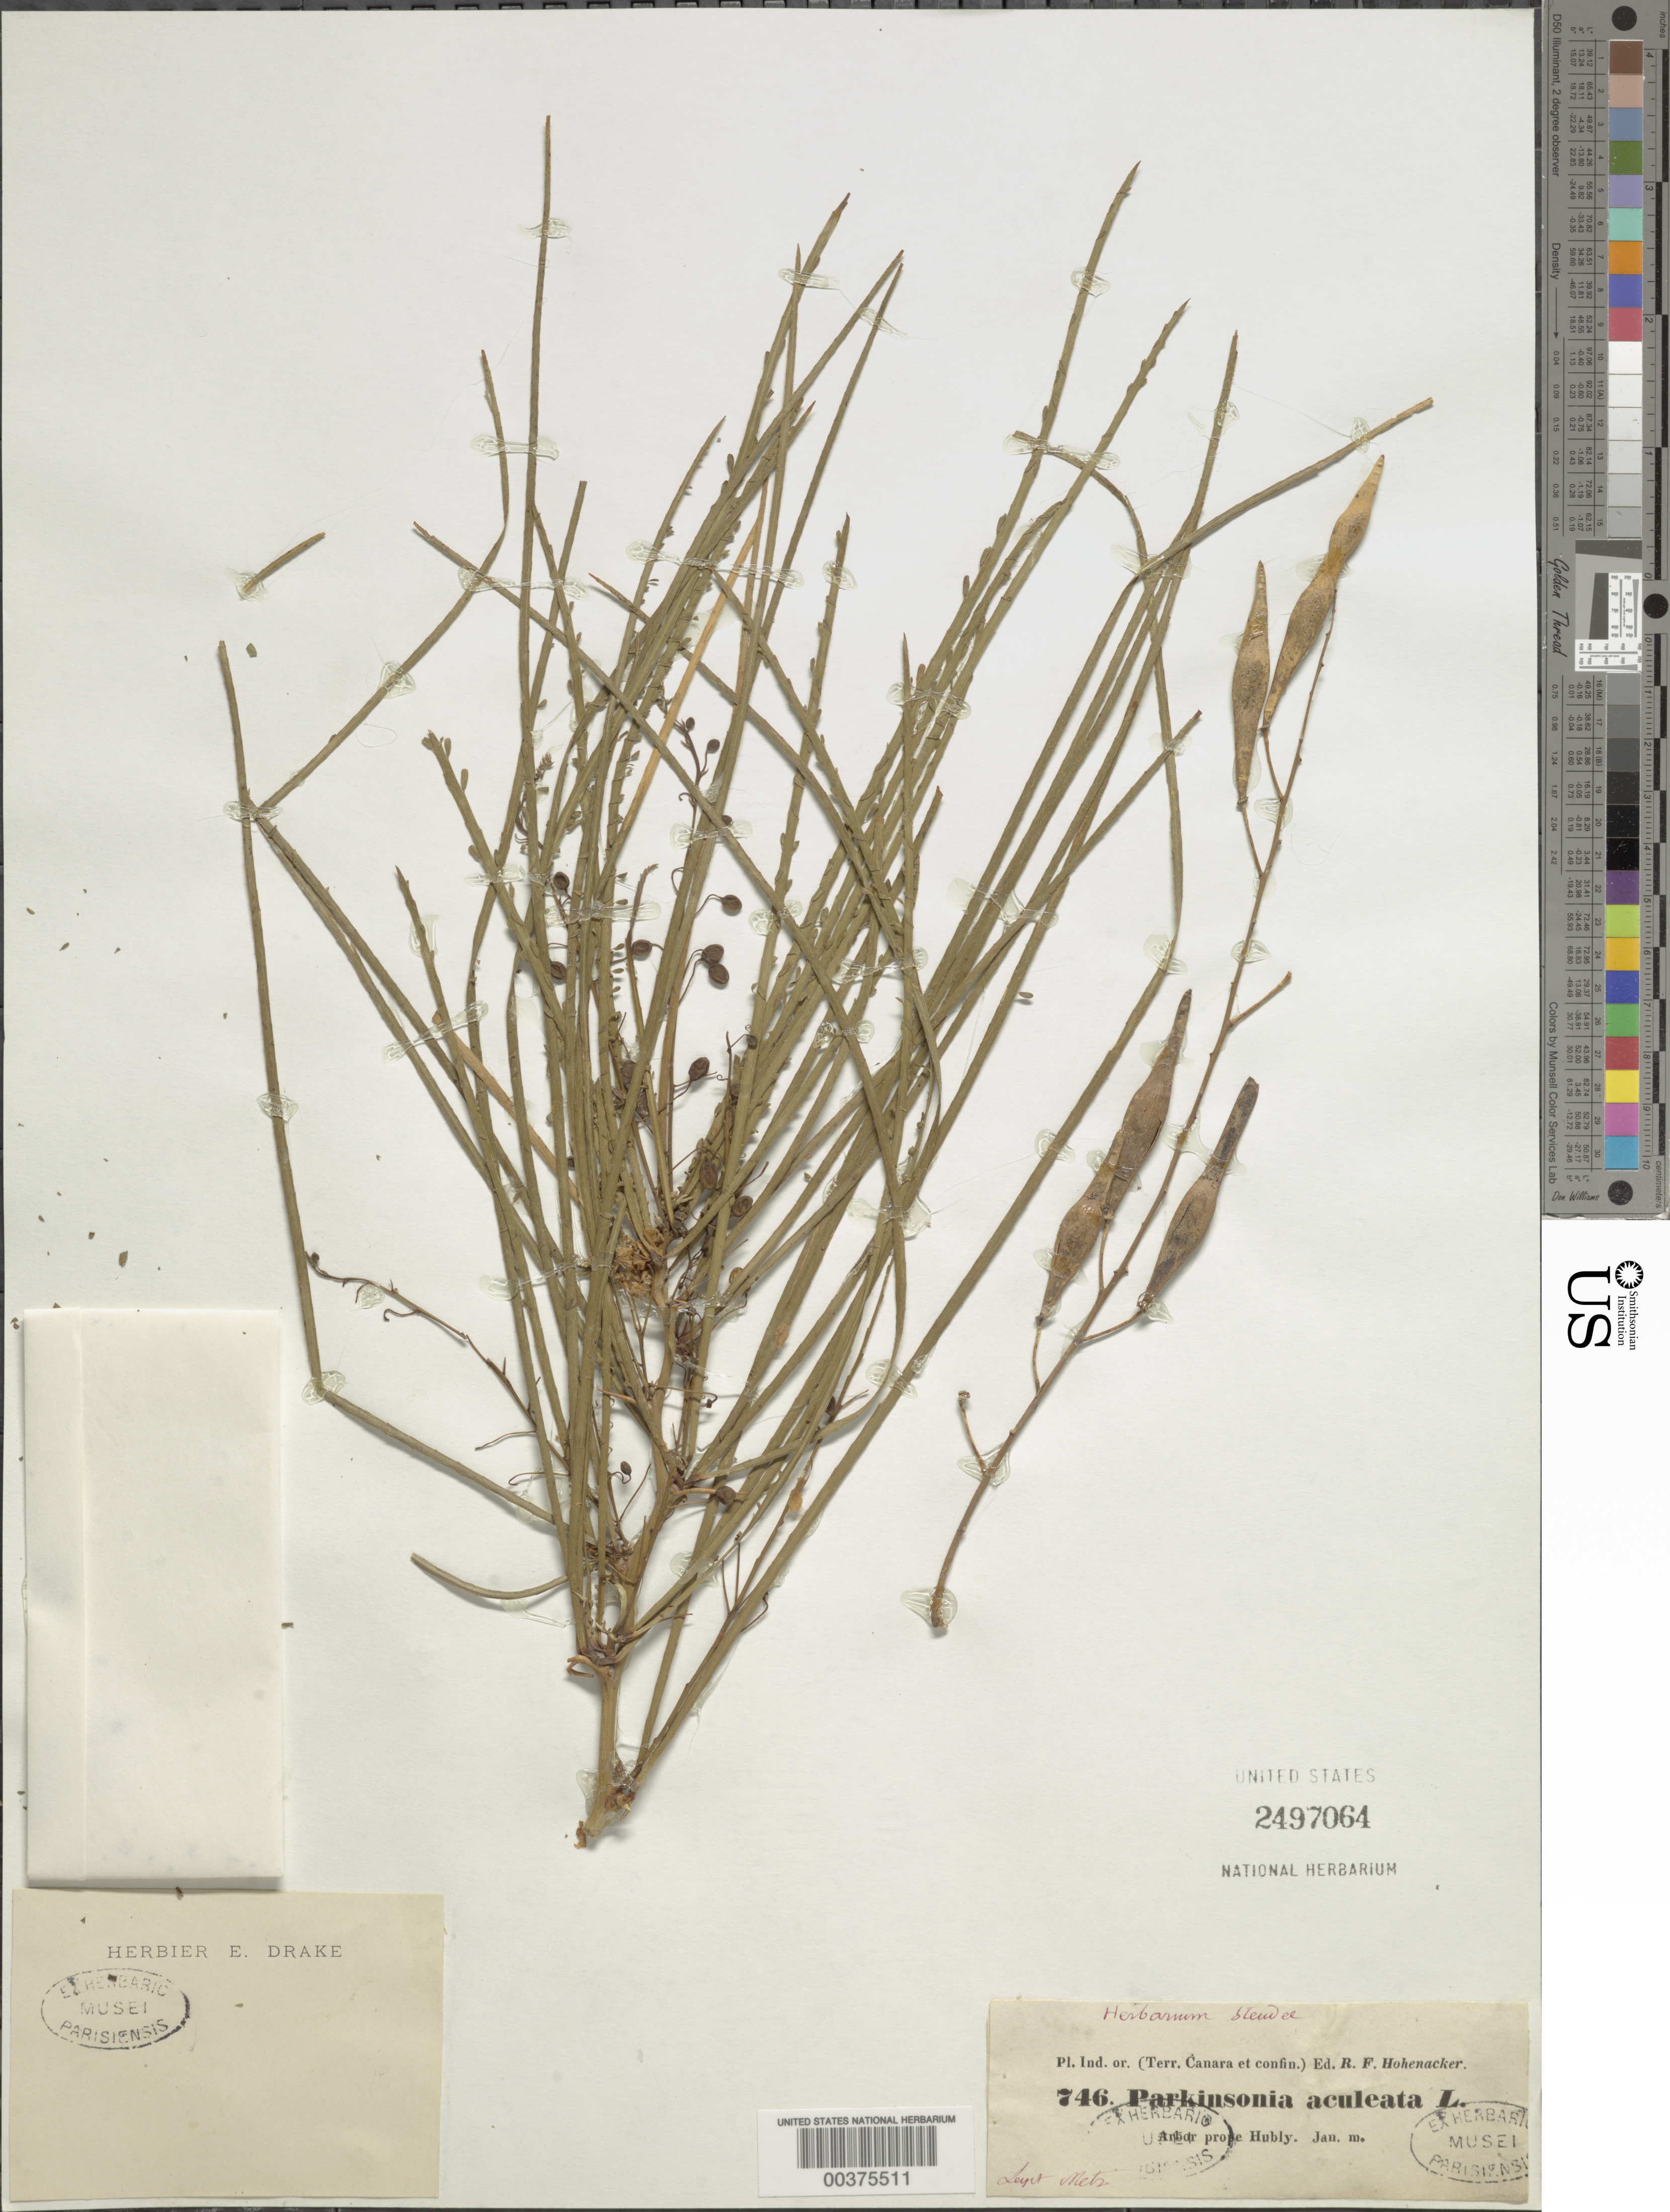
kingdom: Plantae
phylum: Tracheophyta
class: Magnoliopsida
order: Fabales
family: Fabaceae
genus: Parkinsonia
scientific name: Parkinsonia aculeata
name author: L.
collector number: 746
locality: Arbor prope hubly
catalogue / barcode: US 2497064